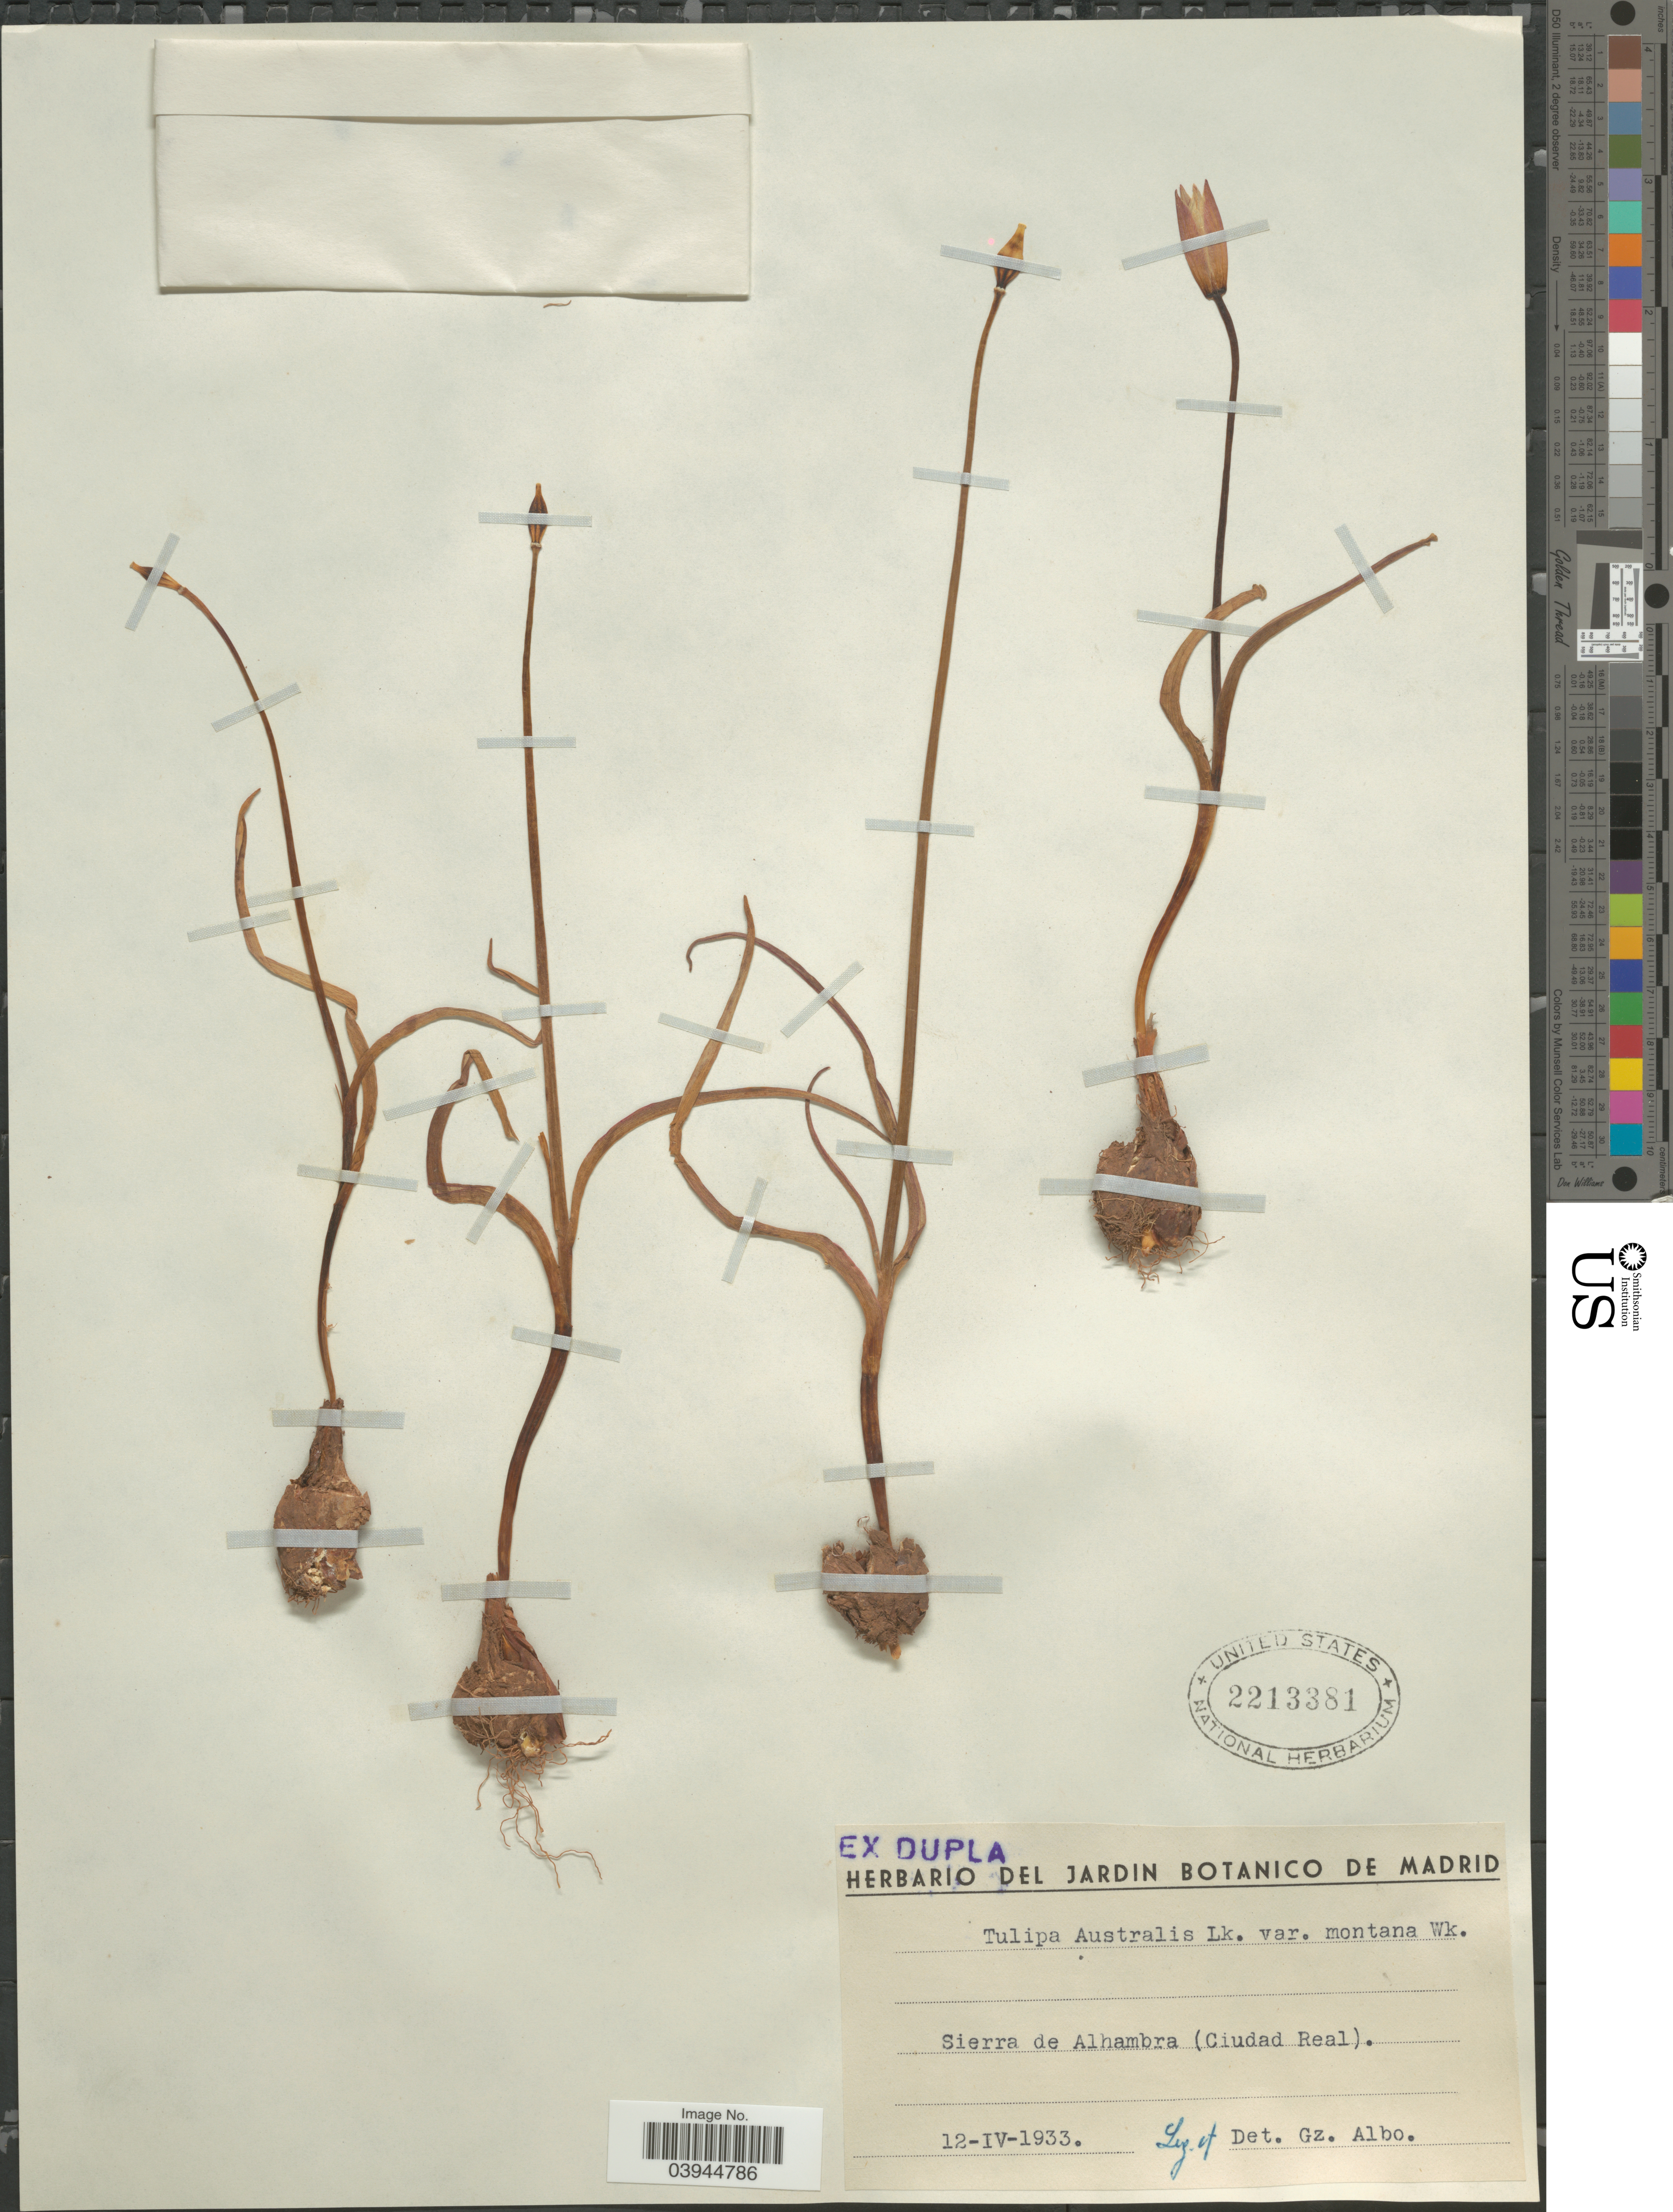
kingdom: Plantae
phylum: Tracheophyta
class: Liliopsida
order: Liliales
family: Liliaceae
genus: Tulipa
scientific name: Tulipa australis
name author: Link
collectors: G. Albo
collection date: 1933-04-12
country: Spain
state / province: Madrid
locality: Sierra de Alhambra (Ciudad Real).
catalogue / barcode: US 2213381